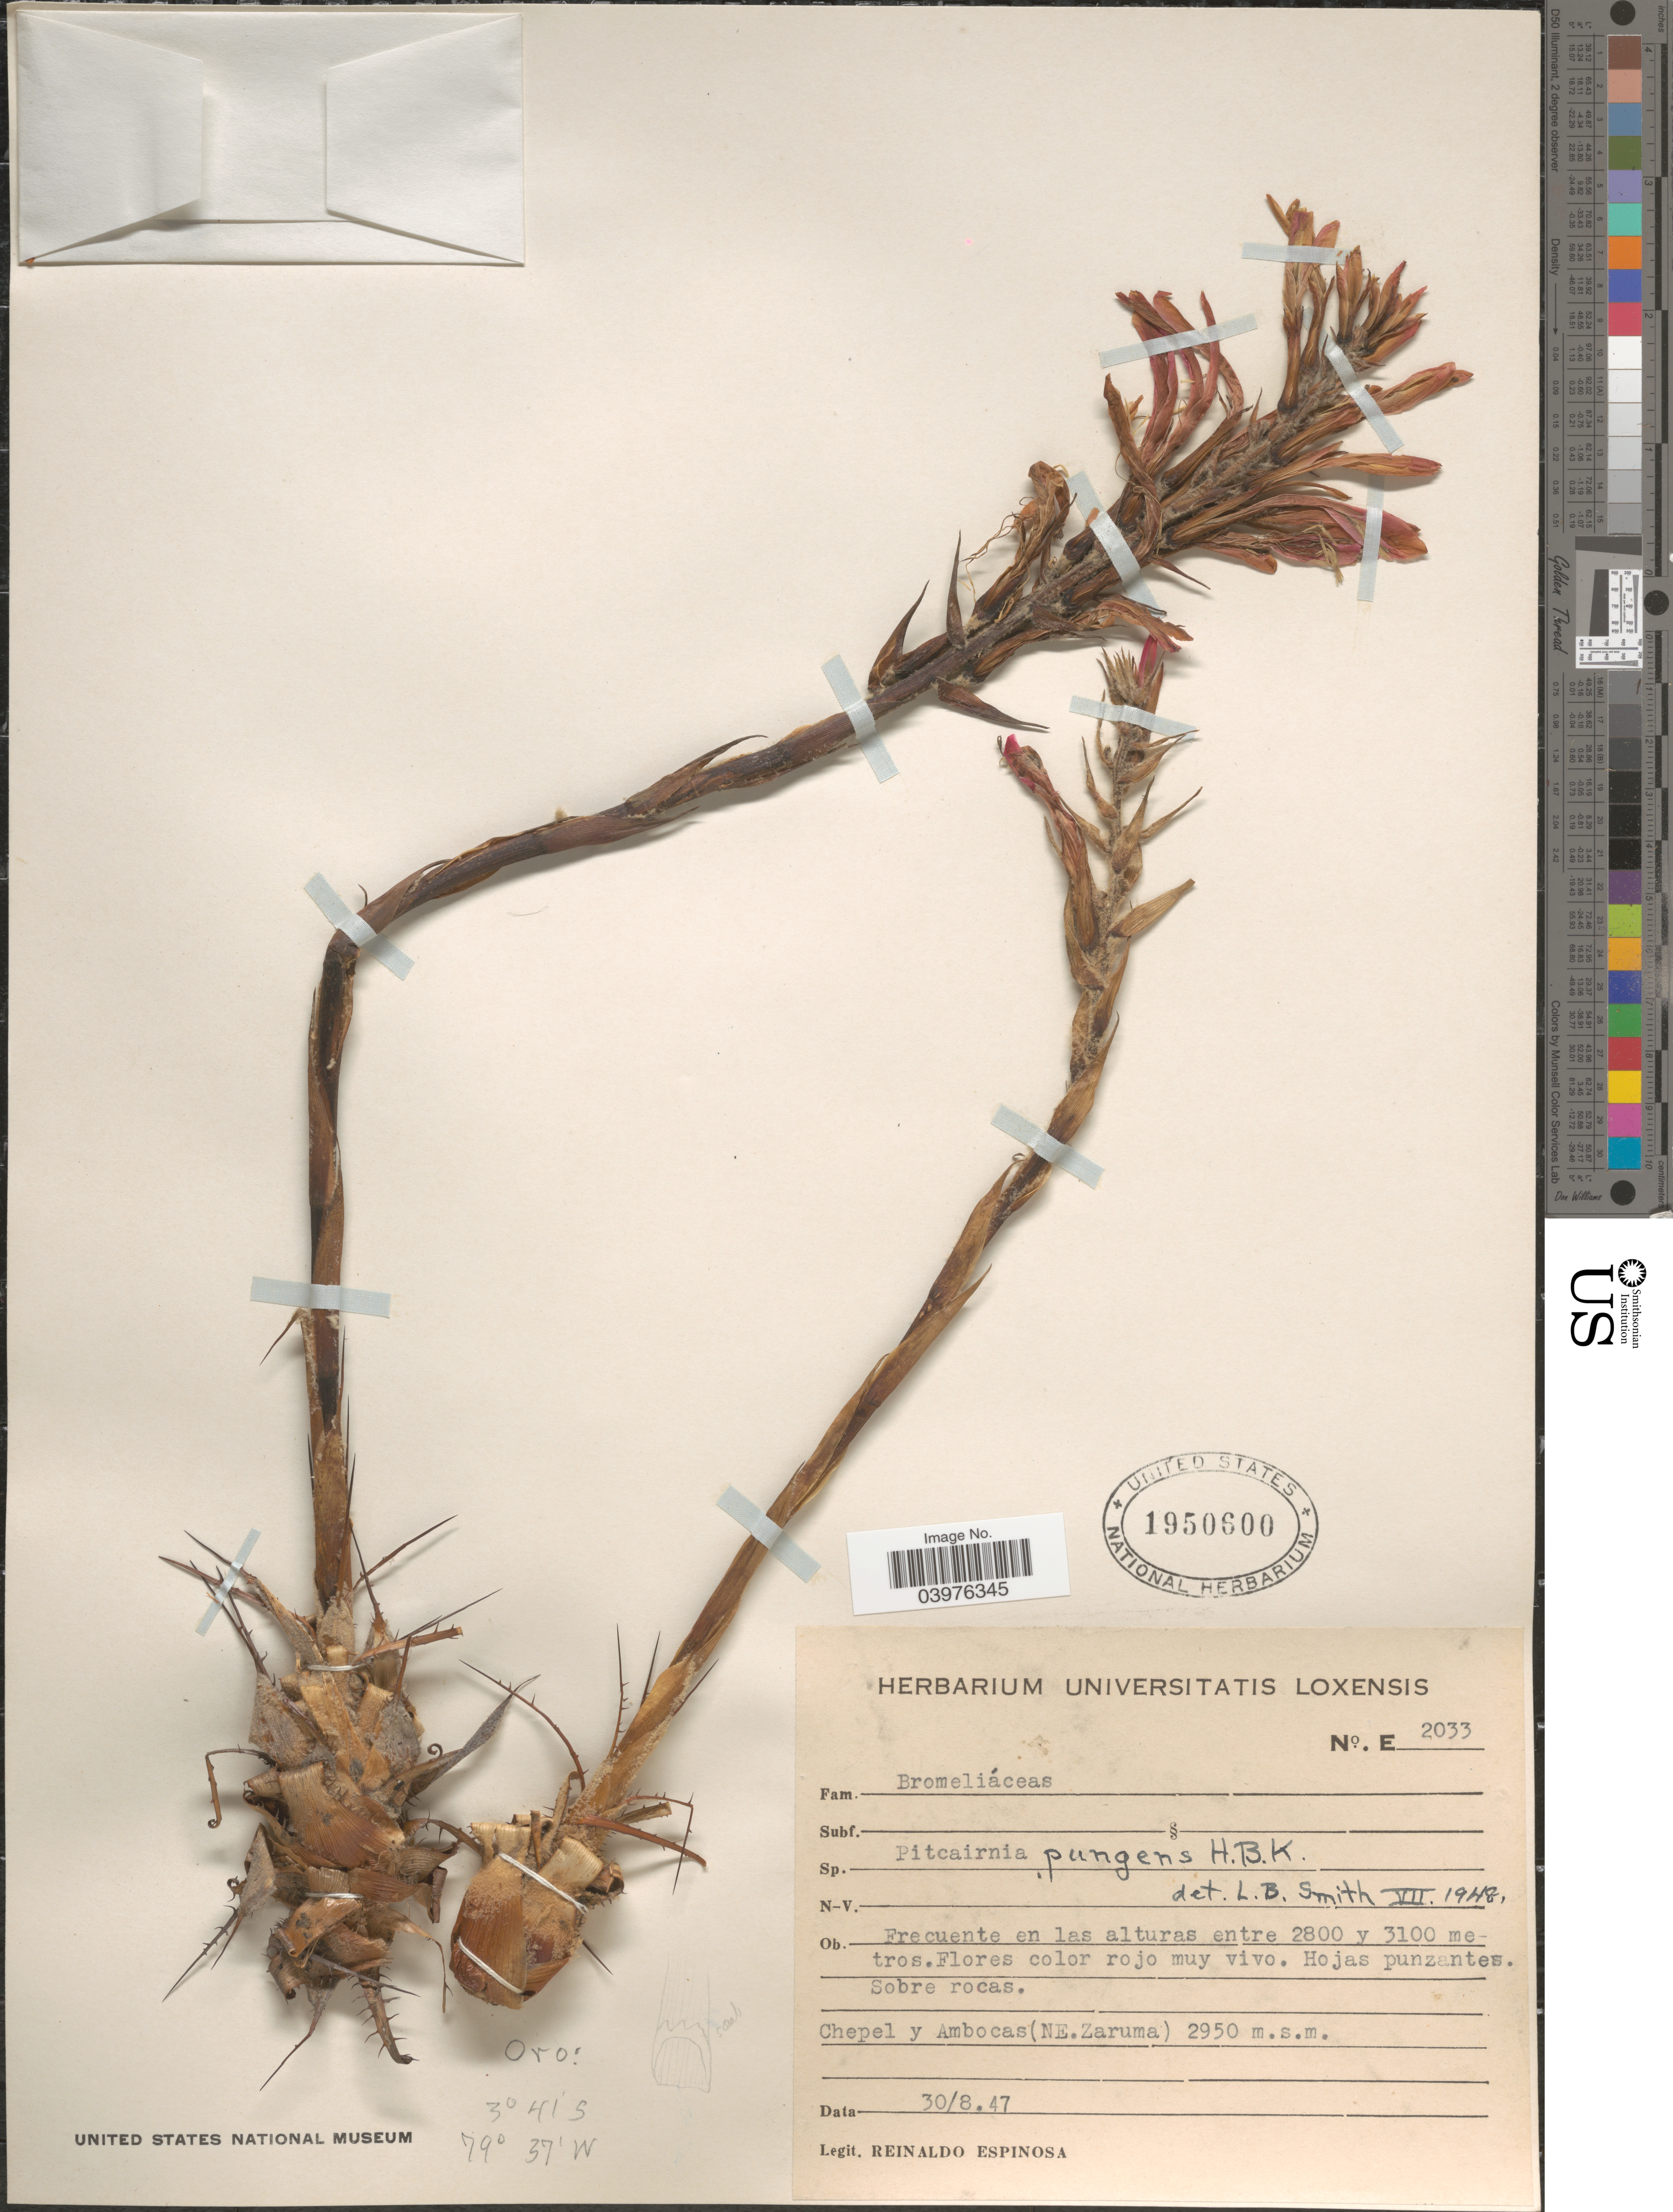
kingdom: Plantae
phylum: Tracheophyta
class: Liliopsida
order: Poales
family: Bromeliaceae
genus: Pitcairnia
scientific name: Pitcairnia pungens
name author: Kunth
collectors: R. Espinosa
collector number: E 2033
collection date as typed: Transcribed d/m/y: 30/8/47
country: Ecuador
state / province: El Oro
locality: Chepel y Ambocas (NE. Zaruma).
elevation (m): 2950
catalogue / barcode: US 1950600